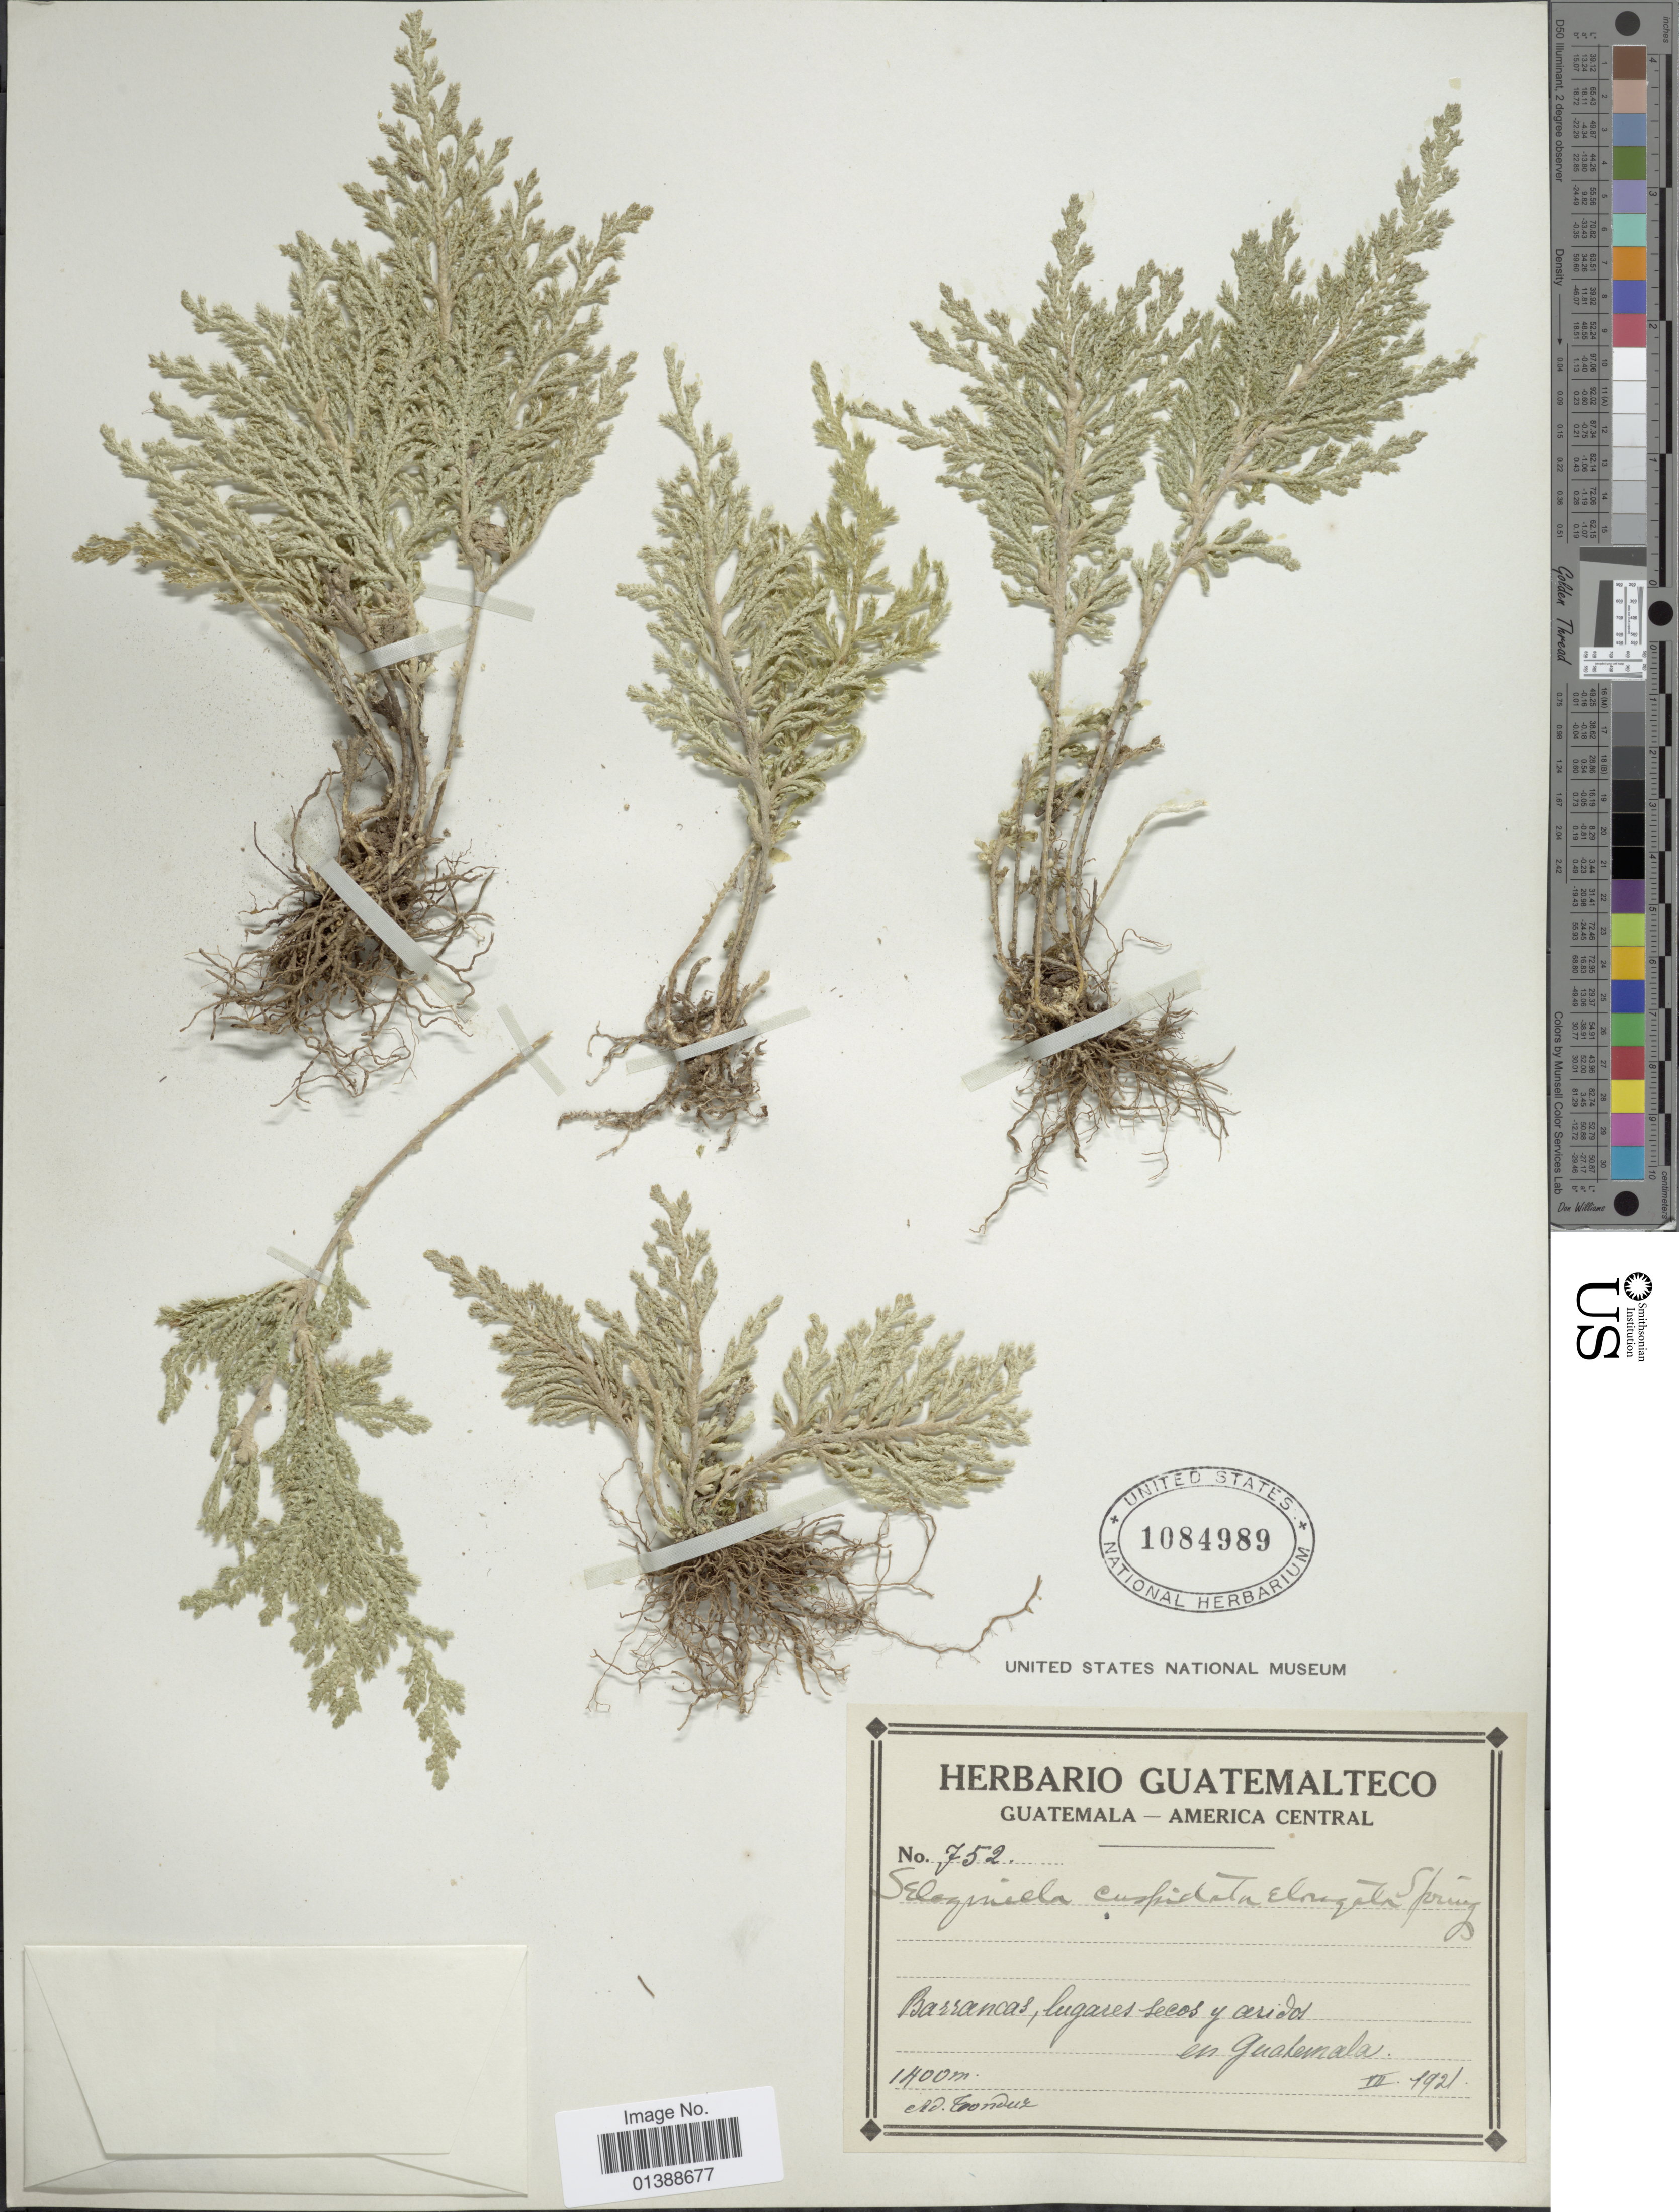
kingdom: Plantae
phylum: Tracheophyta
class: Lycopodiopsida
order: Selaginellales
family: Selaginellaceae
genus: Selaginella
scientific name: Selaginella pallescens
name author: (C. Presl) Spring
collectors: A. Tonduz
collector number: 752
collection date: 1921-07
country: Guatemala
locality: Barrancas, lugares secos y aridos.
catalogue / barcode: US 1084989